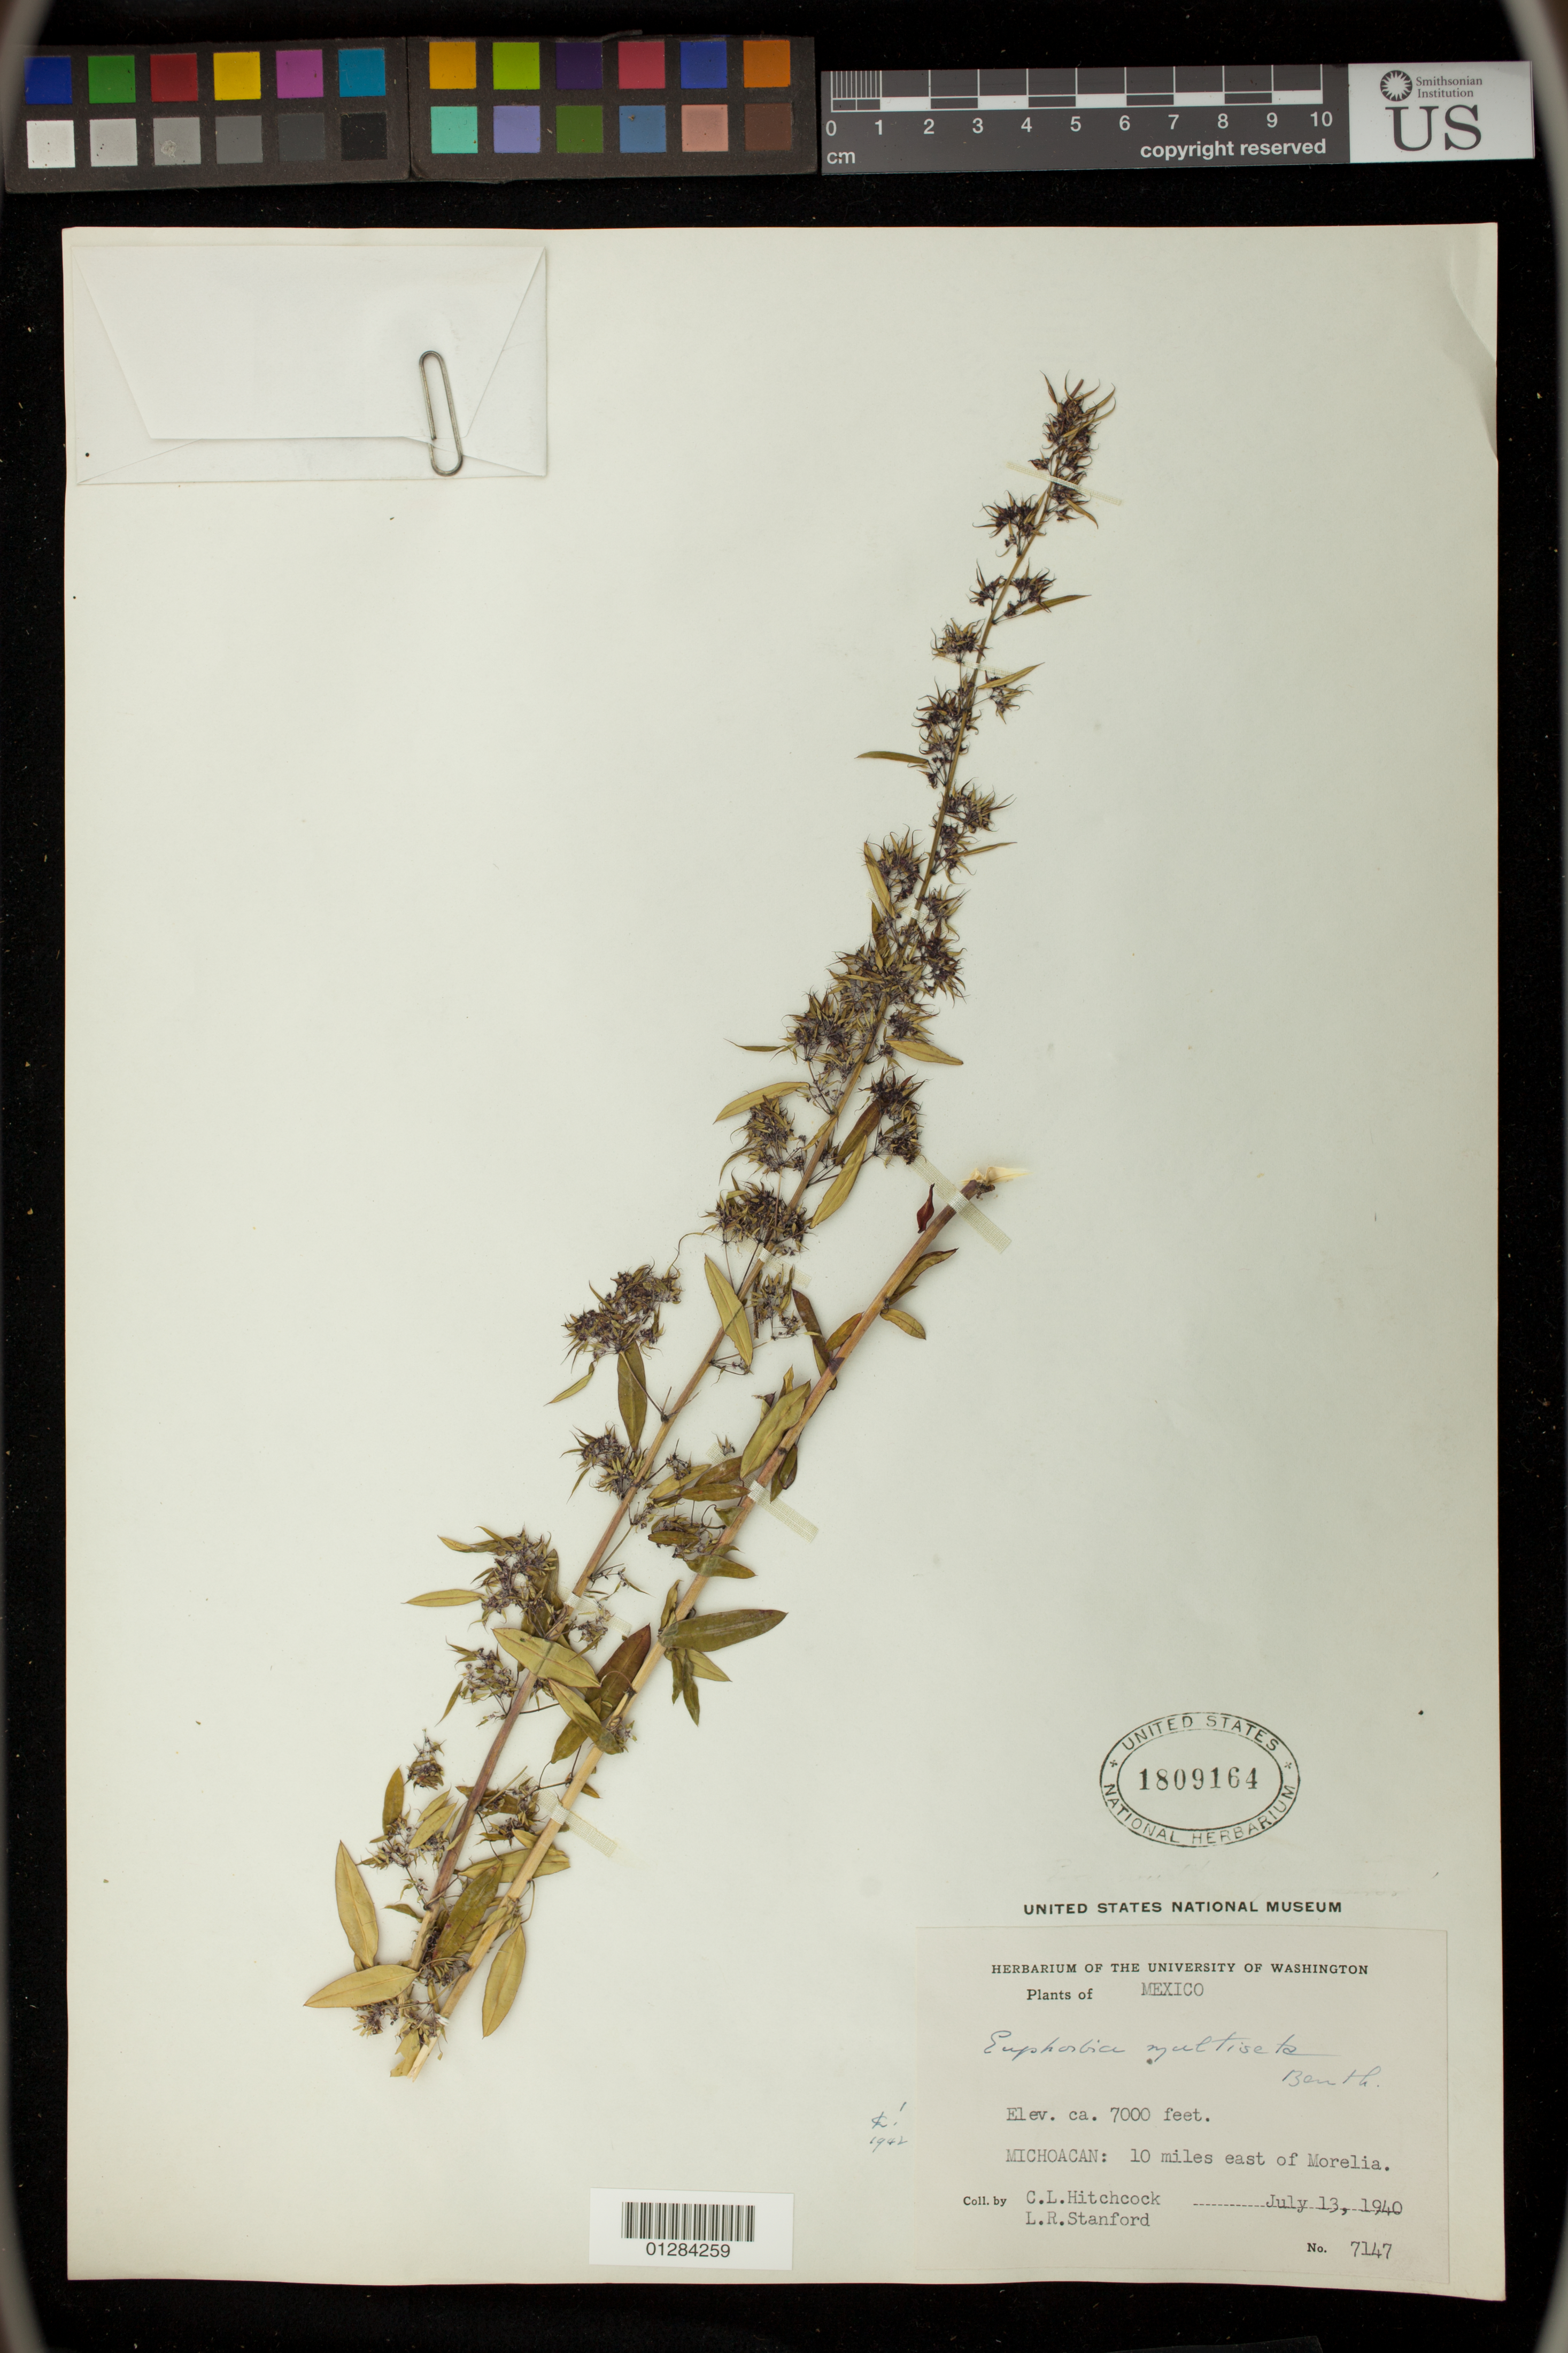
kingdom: Plantae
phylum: Tracheophyta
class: Magnoliopsida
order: Malpighiales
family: Euphorbiaceae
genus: Euphorbia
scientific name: Euphorbia multiseta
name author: Benth.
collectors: C. L. Hitchcock & L. R. Stanford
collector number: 7147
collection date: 1940-07-13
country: Mexico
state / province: Michoacán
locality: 10 miles east of Morelia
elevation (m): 2134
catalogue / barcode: US 1809164